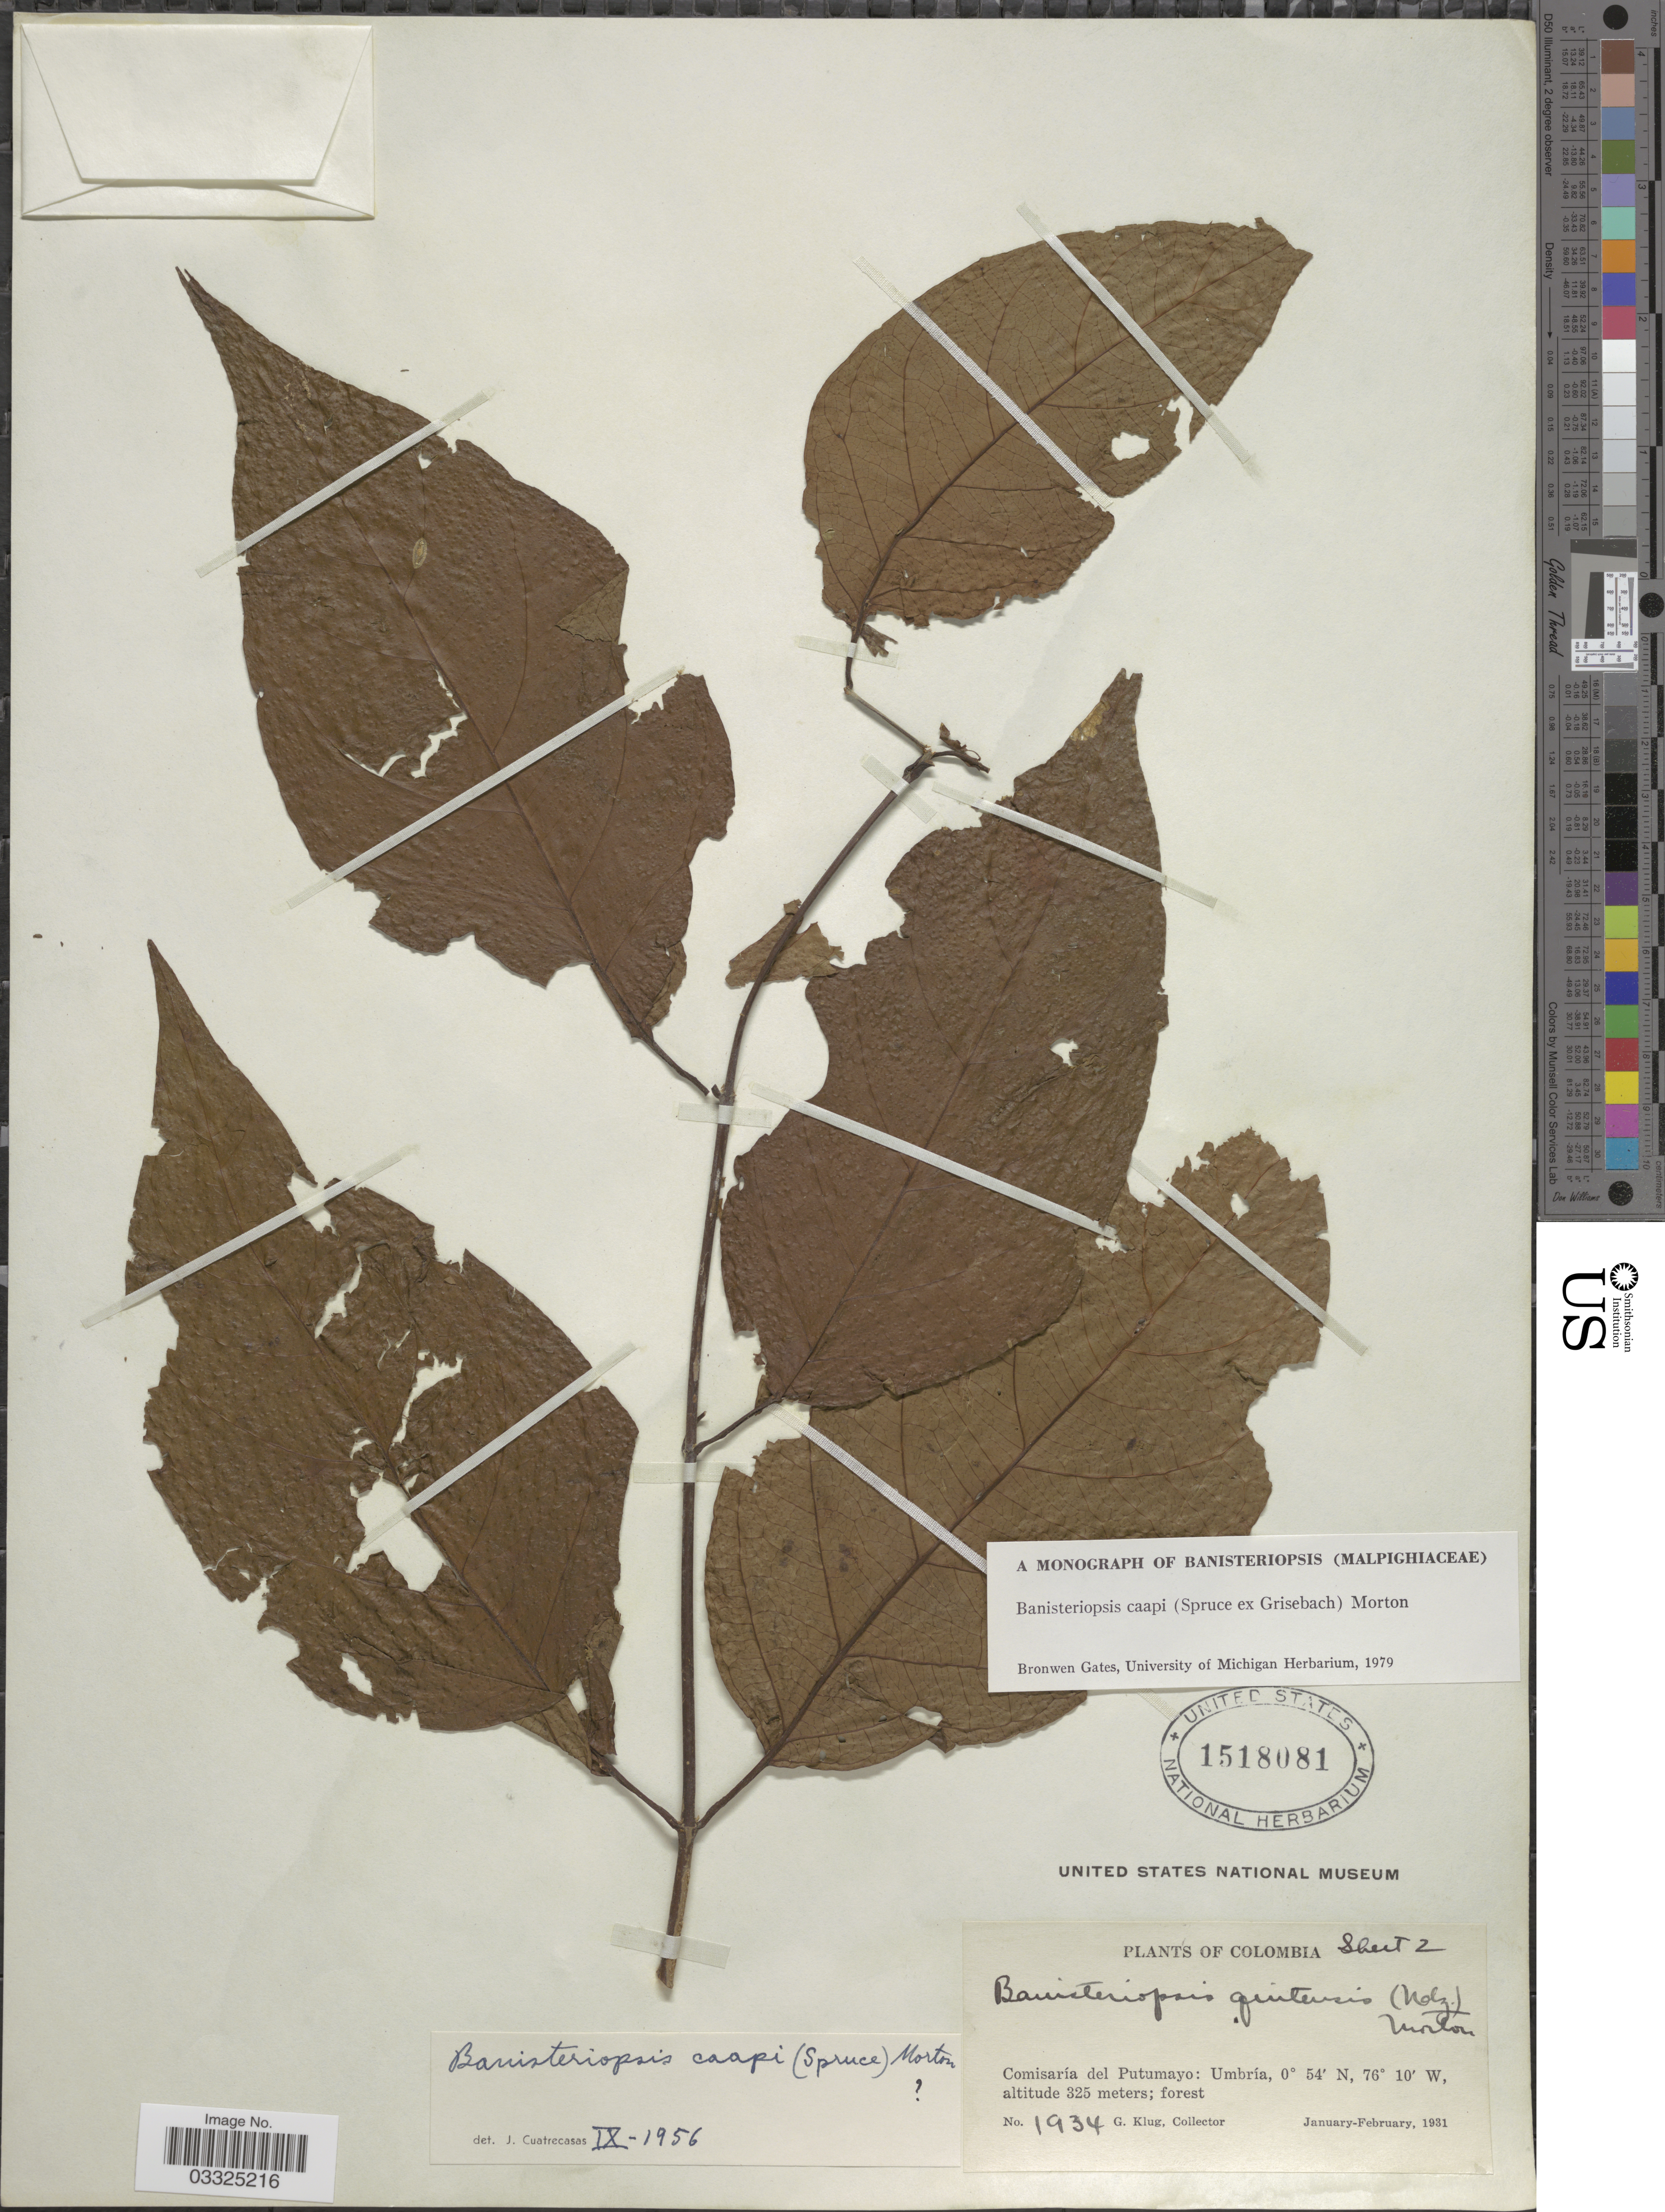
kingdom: Plantae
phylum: Tracheophyta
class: Magnoliopsida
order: Malpighiales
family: Malpighiaceae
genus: Banisteriopsis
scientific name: Banisteriopsis caapi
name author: (Spruce ex Griseb.) C.V. Morton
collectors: G. Klug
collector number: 1934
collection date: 1931-01/1931-02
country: Colombia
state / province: Putumayo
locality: Comisaría del Putumayo: Umbría.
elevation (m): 325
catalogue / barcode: US 1518081